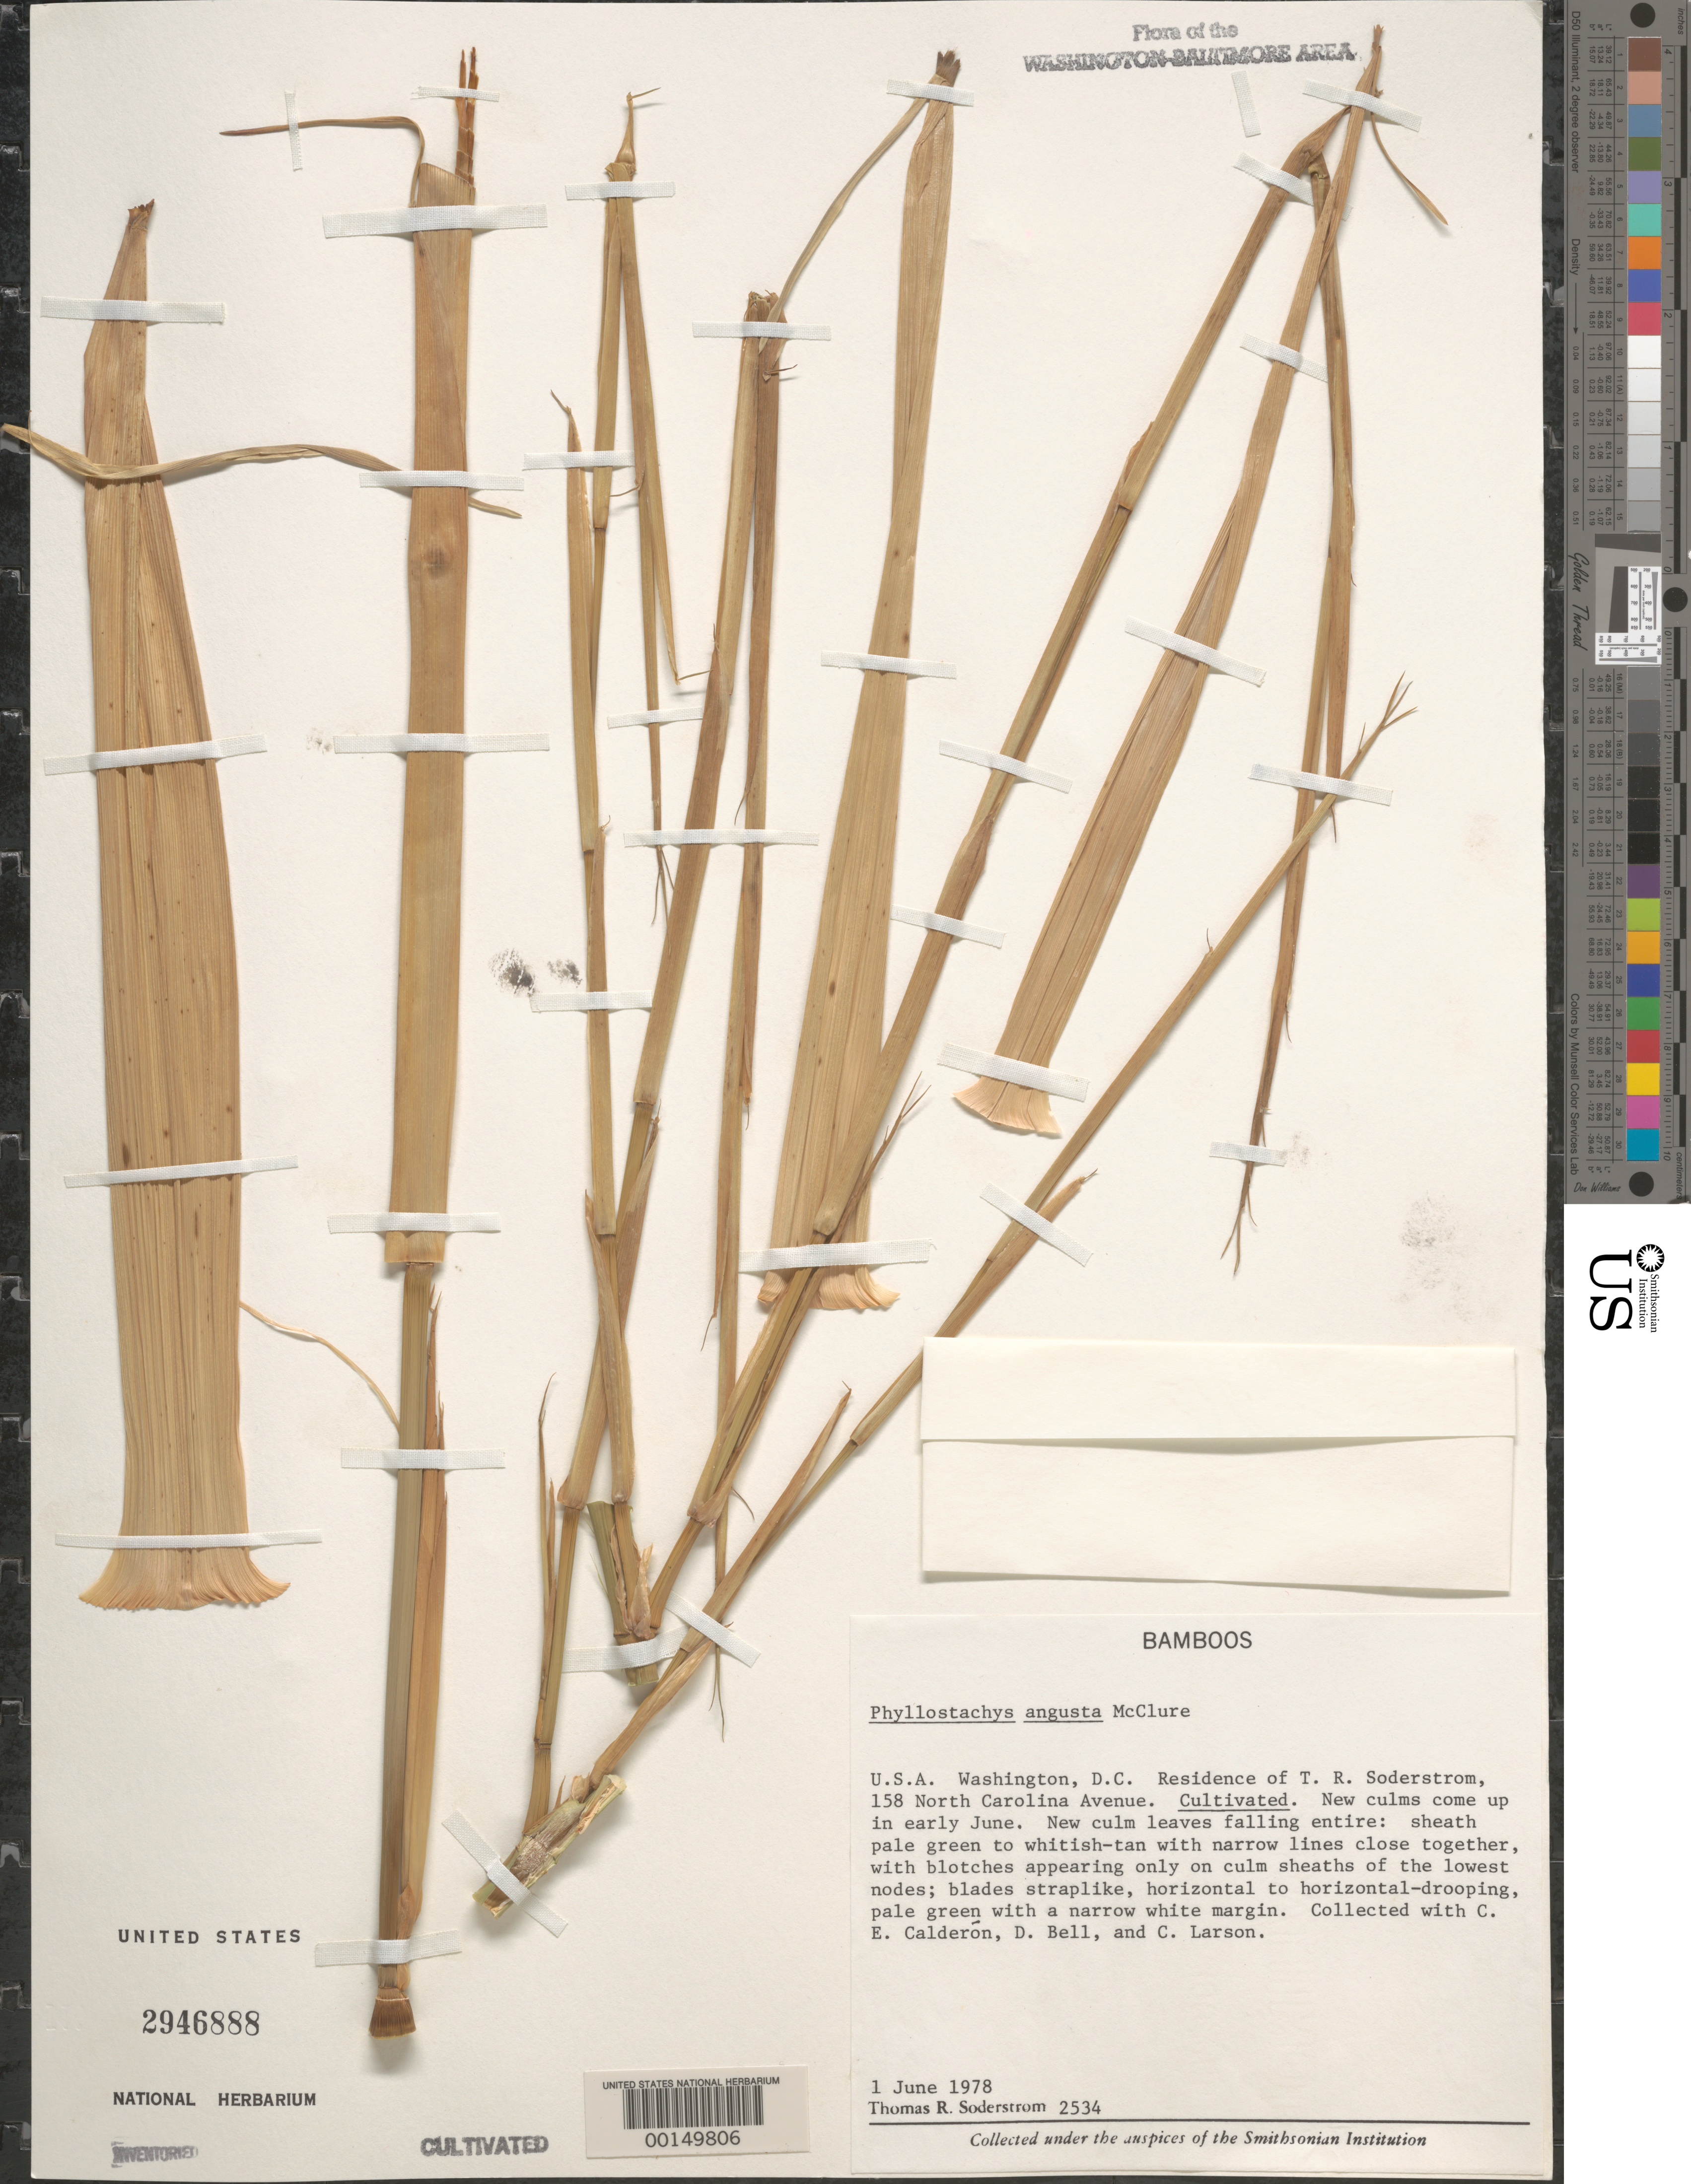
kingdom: Plantae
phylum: Tracheophyta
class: Liliopsida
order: Poales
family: Poaceae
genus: Phyllostachys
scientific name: Phyllostachys angusta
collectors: T. R. Soderstrom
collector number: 2534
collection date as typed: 01 Jun 1978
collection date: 1978-06-01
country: United States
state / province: District of Columbia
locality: N. carolina ae.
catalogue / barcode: US 2946888